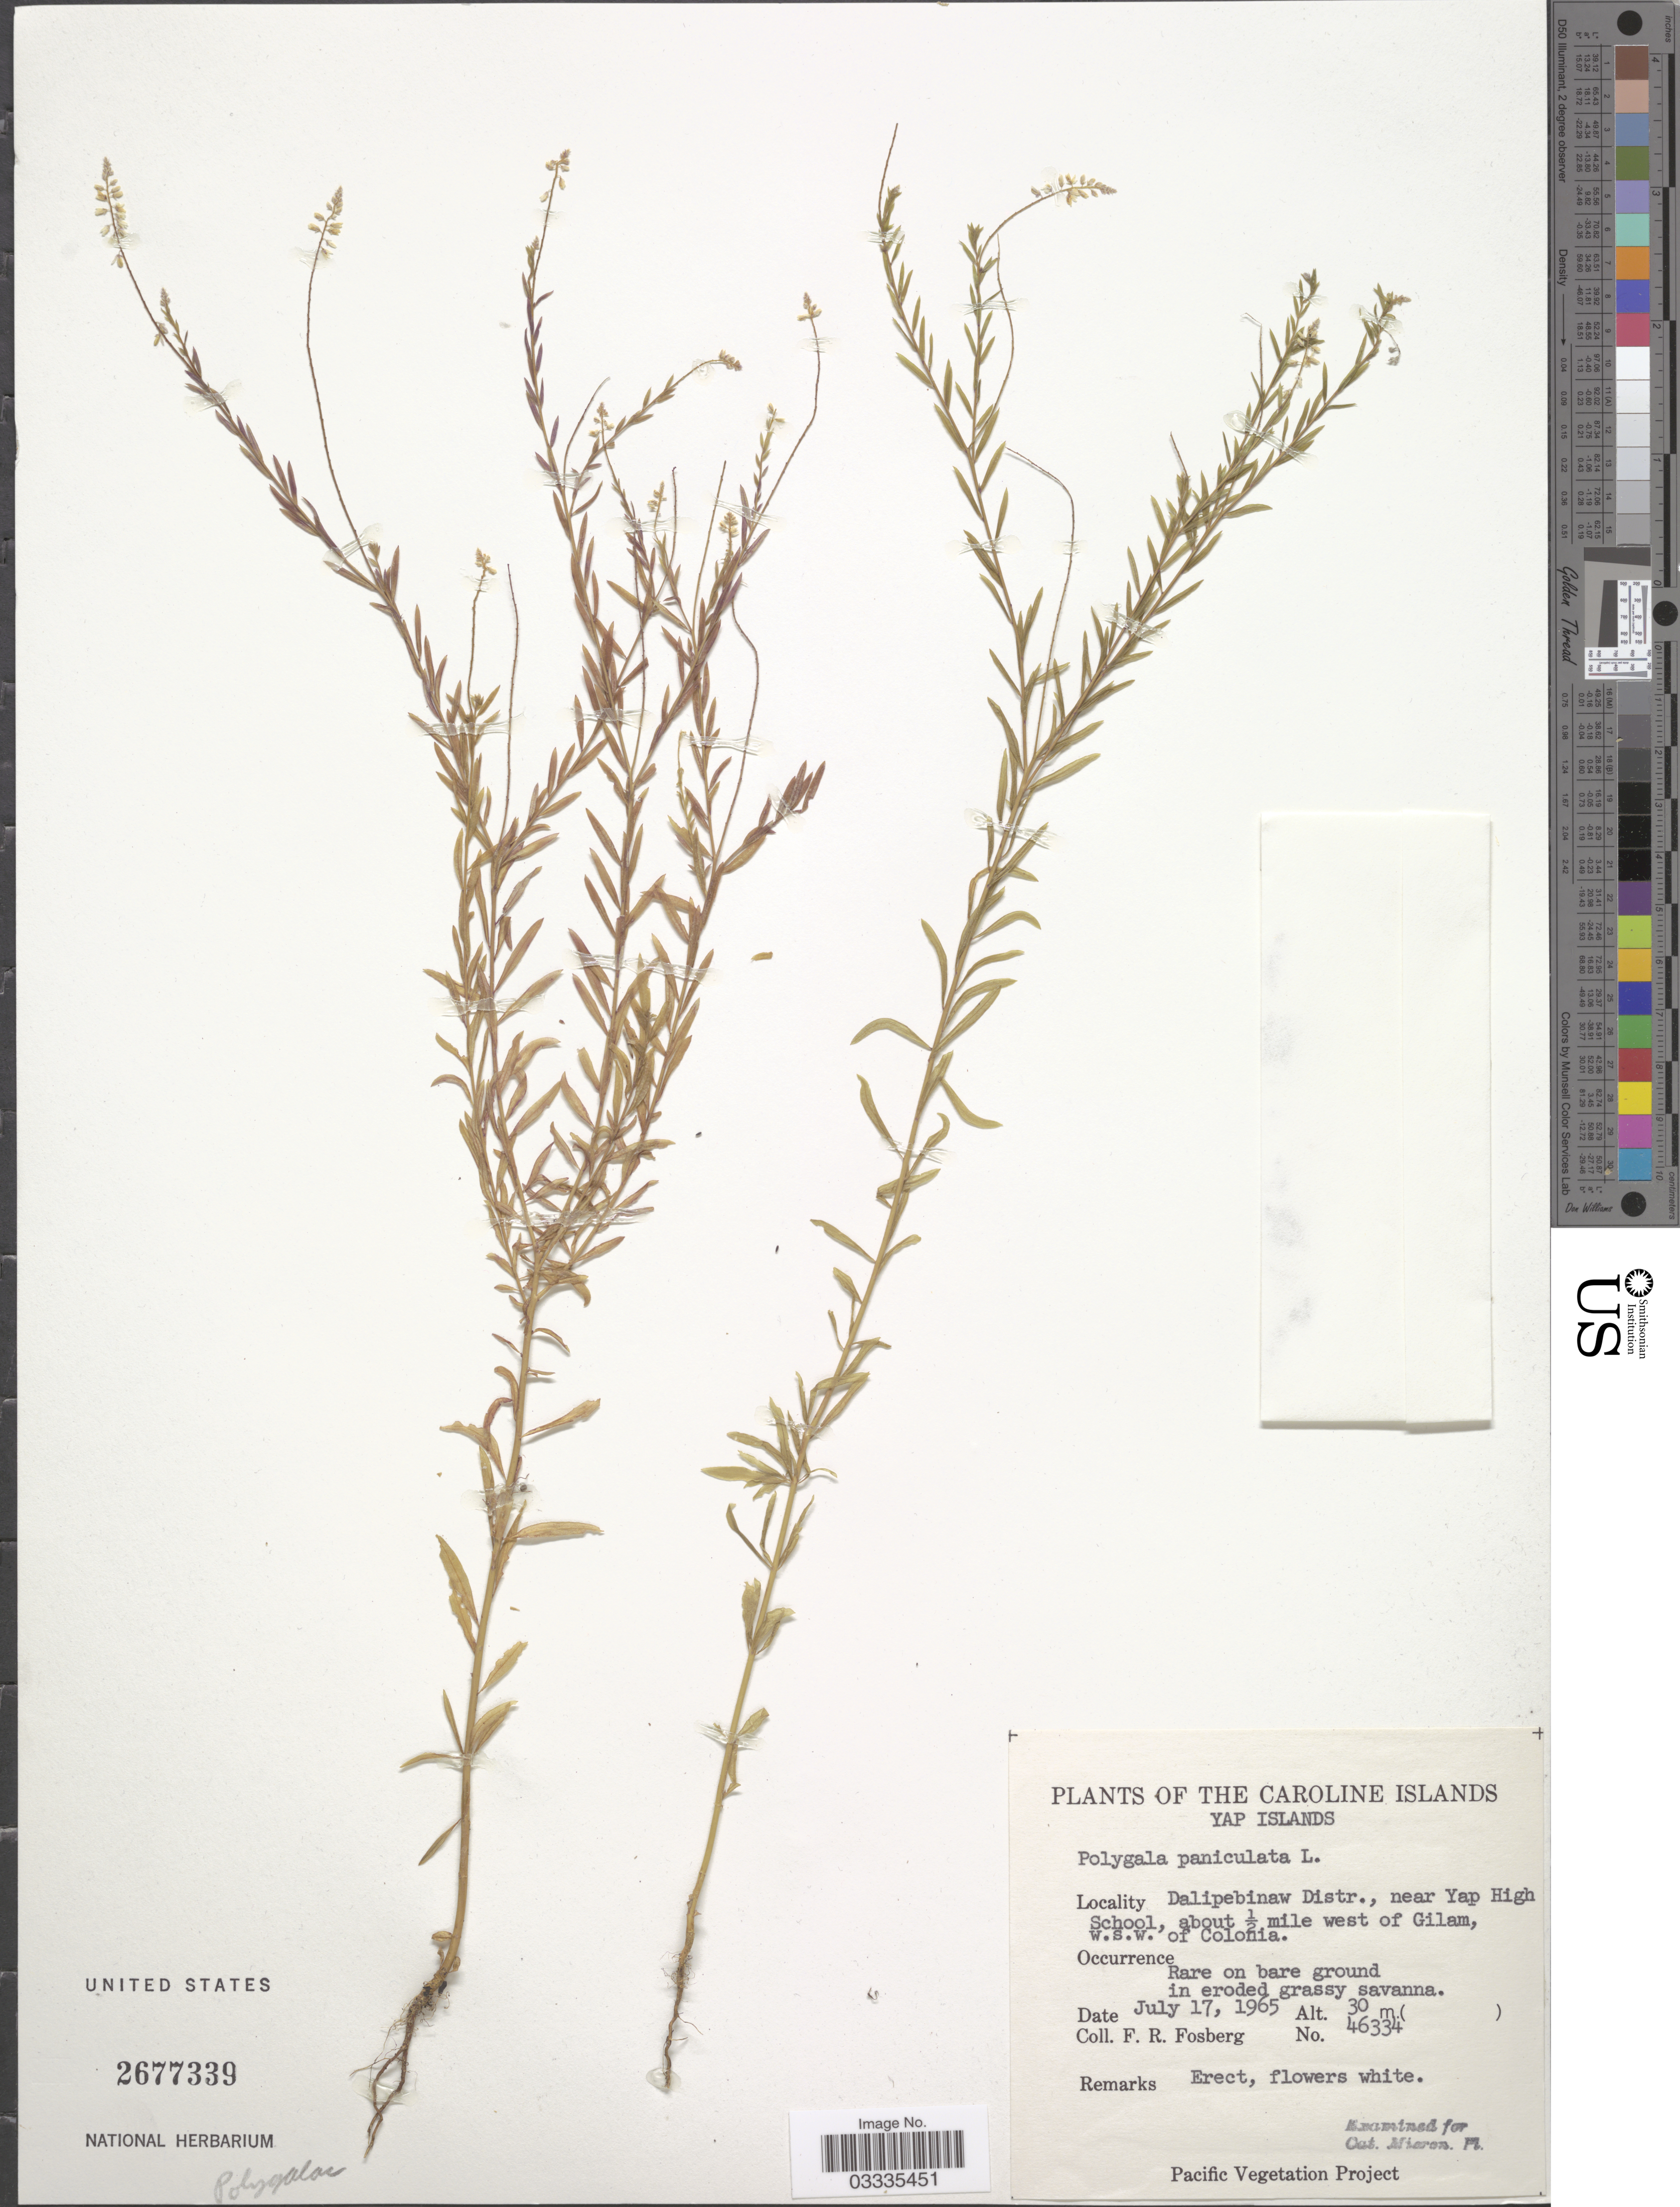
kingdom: Plantae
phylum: Tracheophyta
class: Magnoliopsida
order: Fabales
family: Polygalaceae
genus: Polygala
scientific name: Polygala paniculata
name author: L.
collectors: F. R. Fosberg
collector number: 46334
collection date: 1965-07-17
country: Micronesia, Federated States of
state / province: Yap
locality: The Caroline Islands. Yap Islands. Dalipebinaw Distr., near Yap High School, about ½ mile west of Gilam, w.s.w. of Colonia.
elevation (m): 30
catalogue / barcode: US 2677339